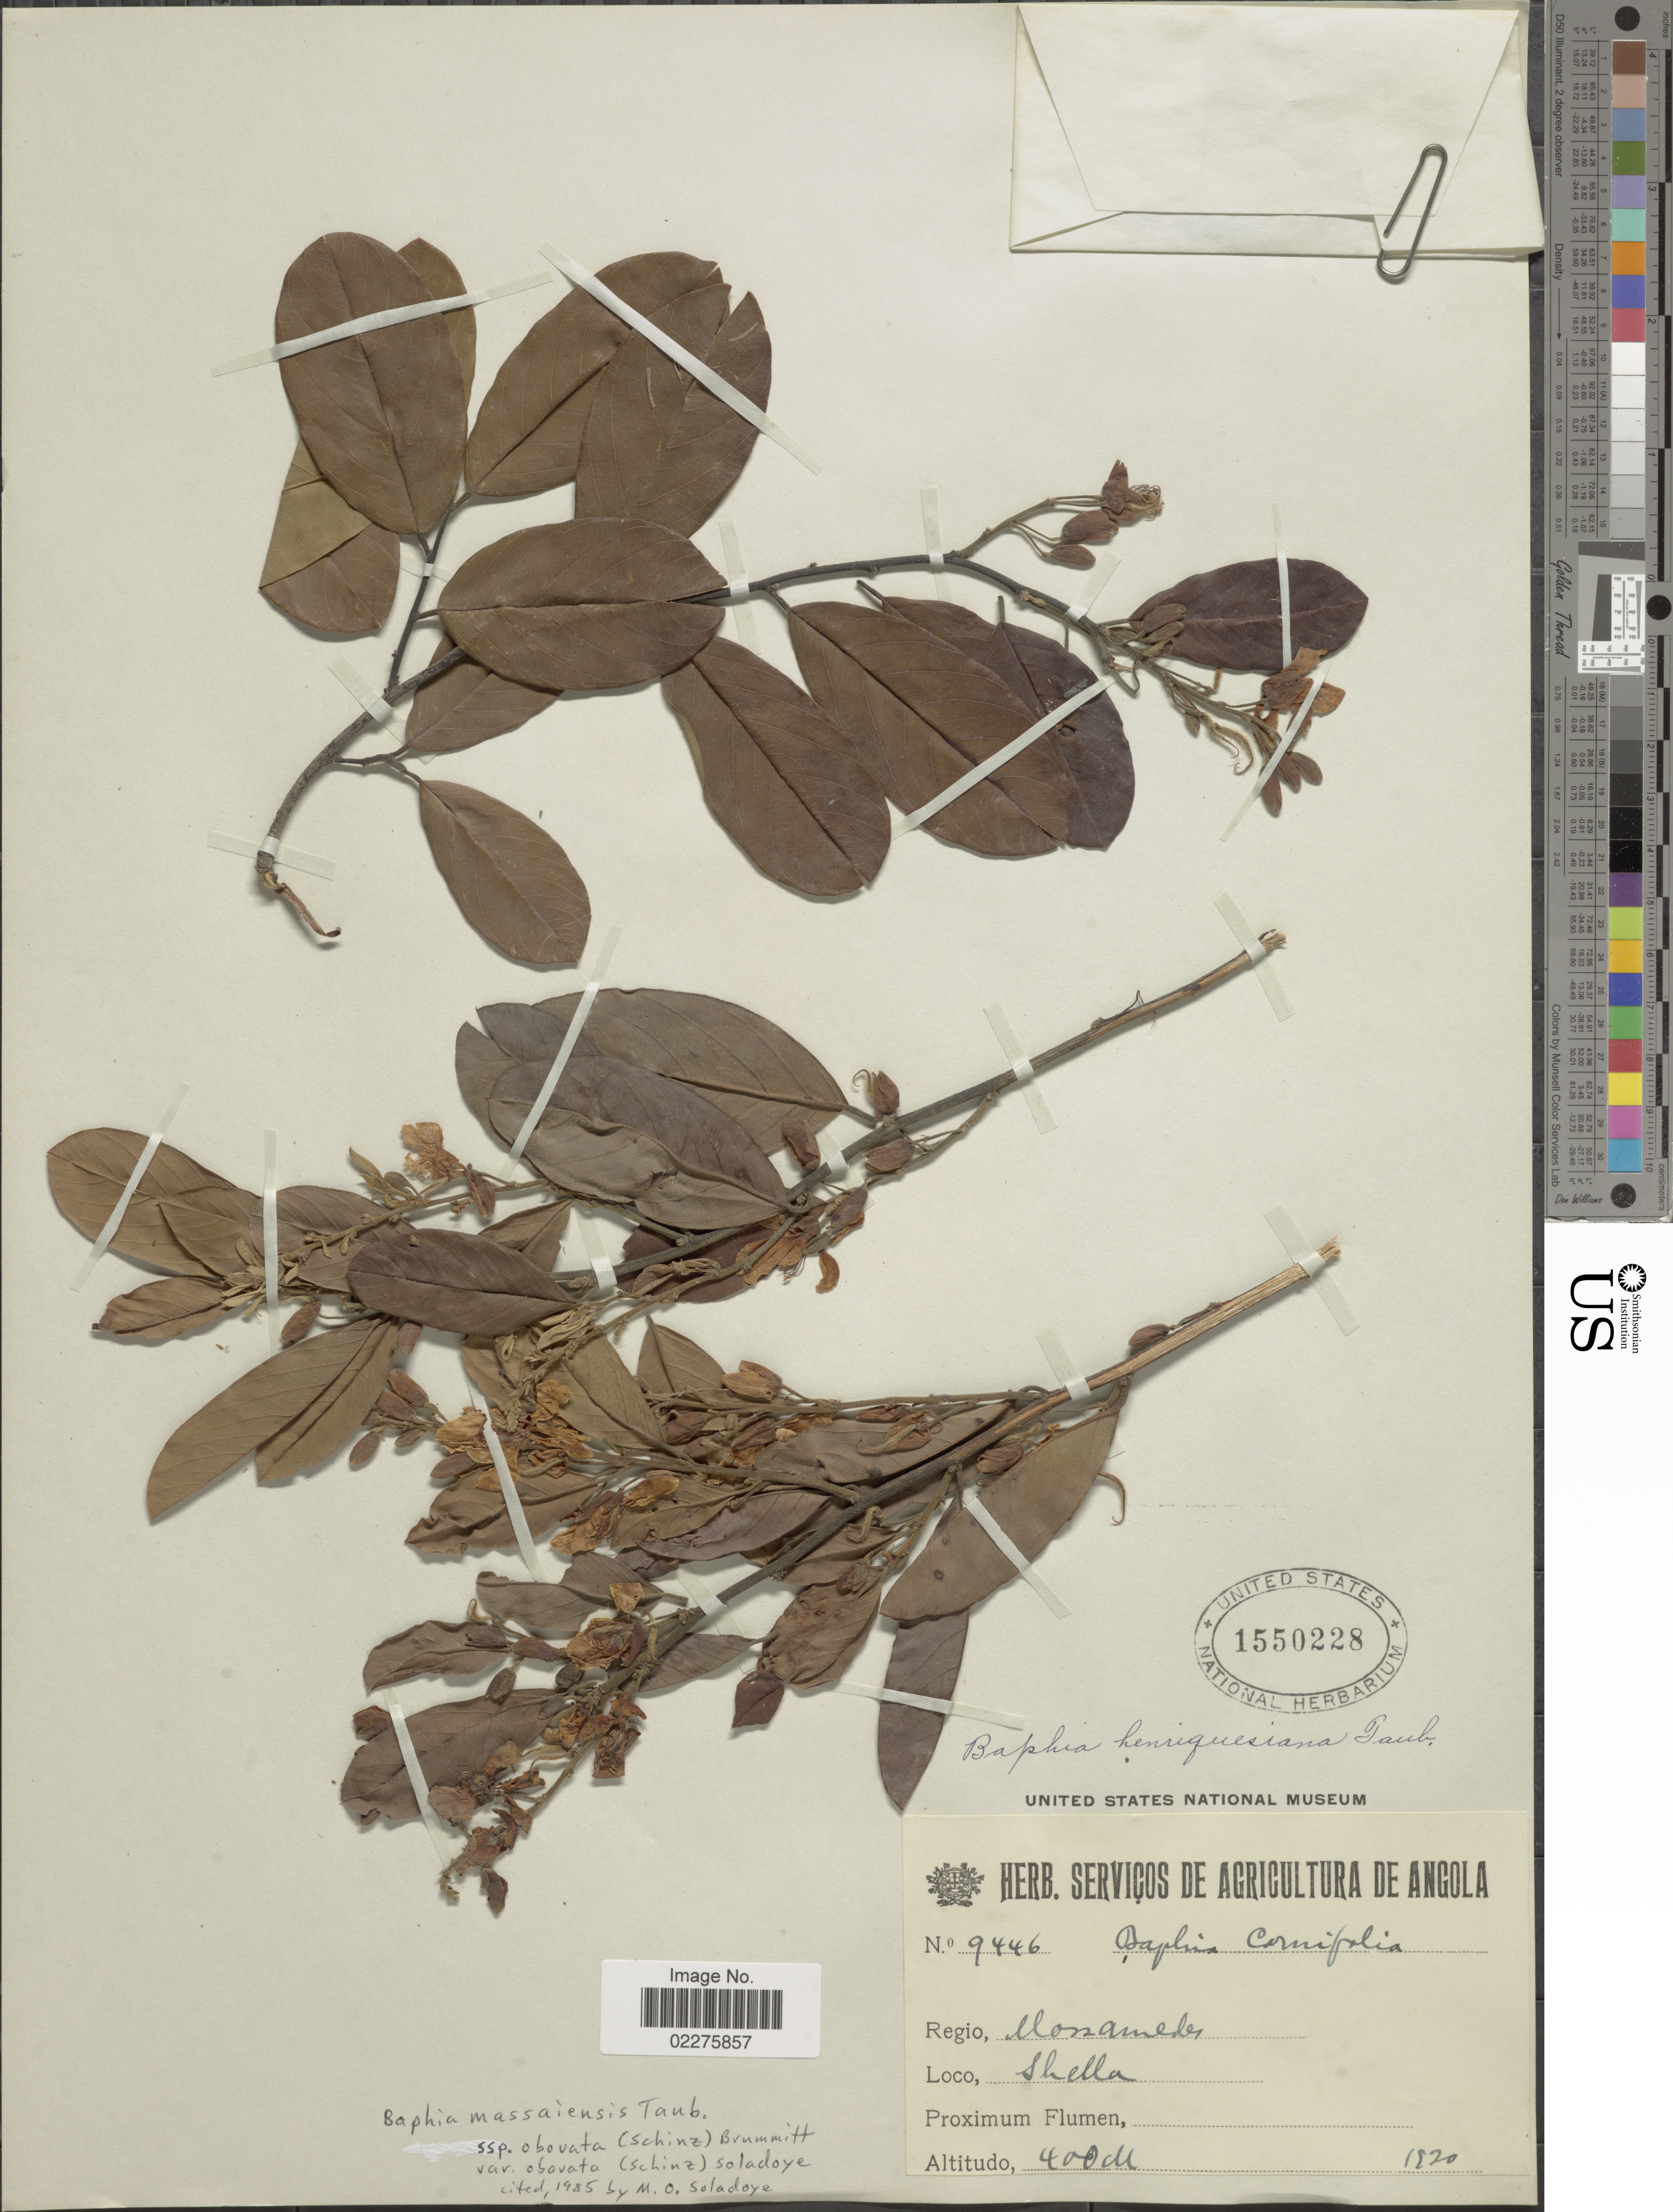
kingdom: Plantae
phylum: Tracheophyta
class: Magnoliopsida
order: Fabales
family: Fabaceae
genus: Baphia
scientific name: Baphia massaiensis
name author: Taub.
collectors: ex herb. Servicos de Agricultura de Angola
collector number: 9446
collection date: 1920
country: Angola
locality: Moçâmedes, Shella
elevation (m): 400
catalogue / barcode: US 1550228